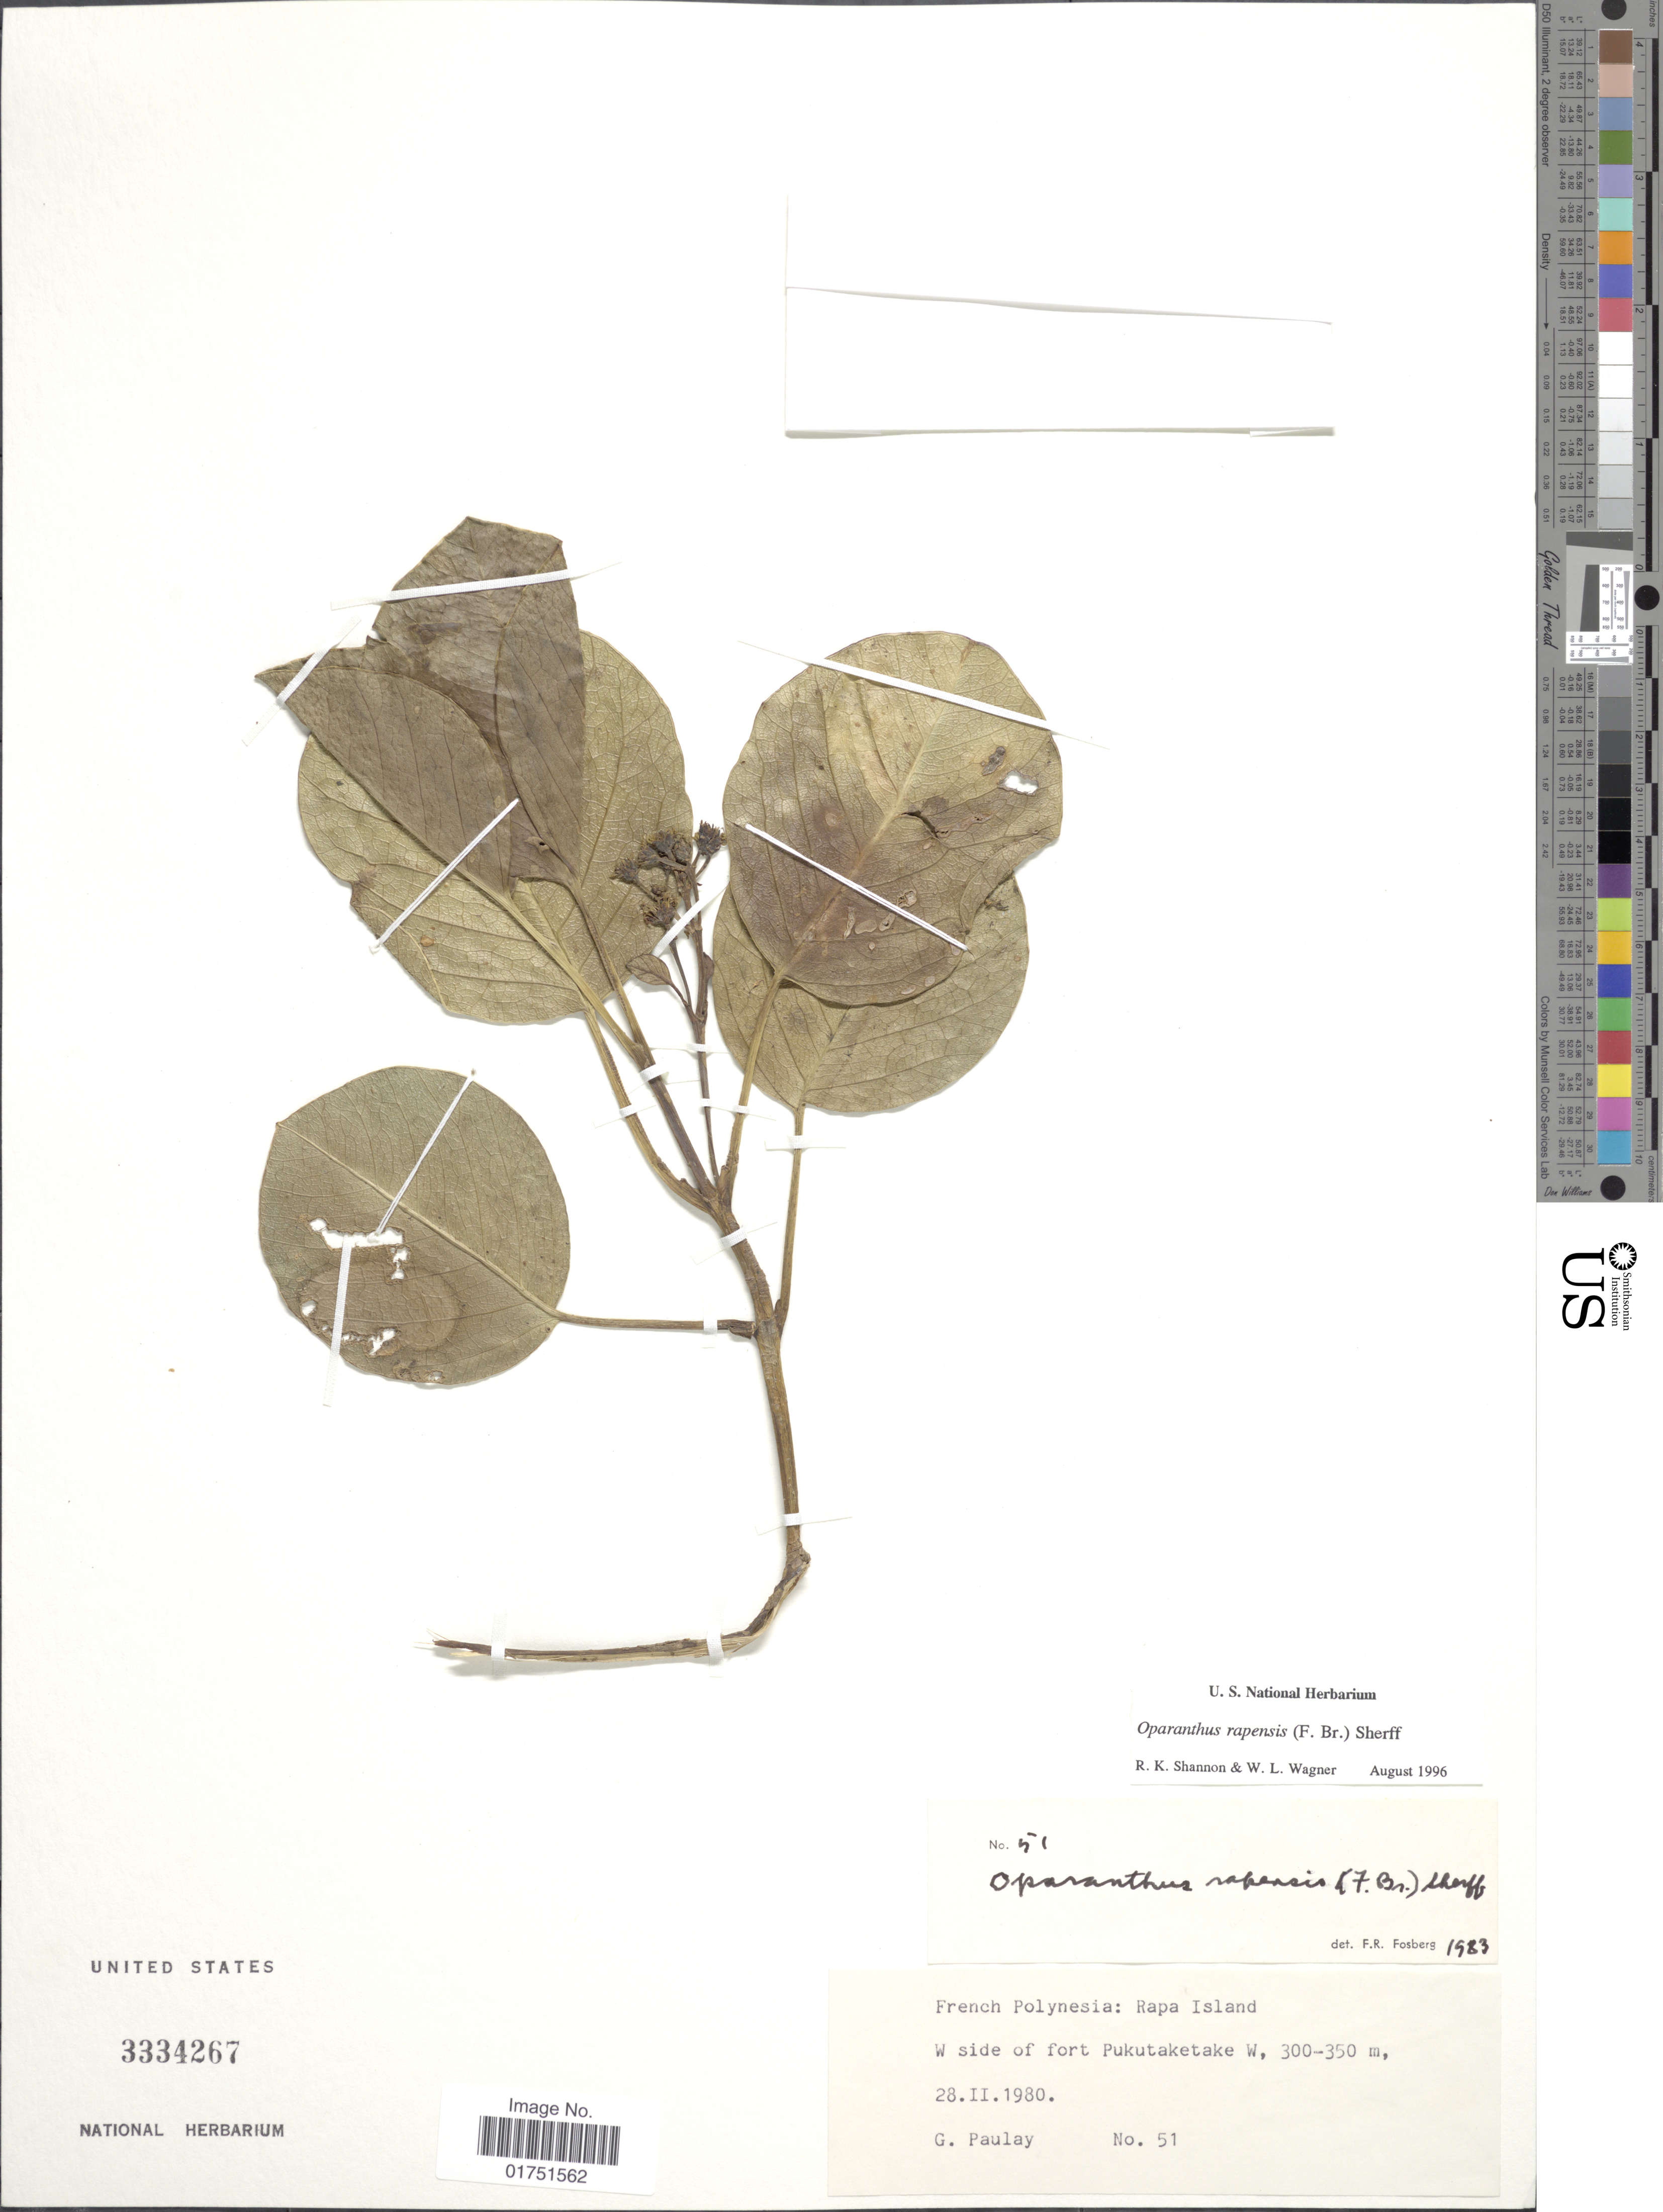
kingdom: Plantae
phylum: Tracheophyta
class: Magnoliopsida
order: Asterales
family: Asteraceae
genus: Oparanthus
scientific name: Oparanthus rapensis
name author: (F. Br.) Sherff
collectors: G. Paulay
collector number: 51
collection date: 1980-02-28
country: French Polynesia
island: Rapa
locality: French Polynesia: Rapa Island. W side of fort Pukutaketake W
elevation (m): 300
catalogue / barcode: US 3334267